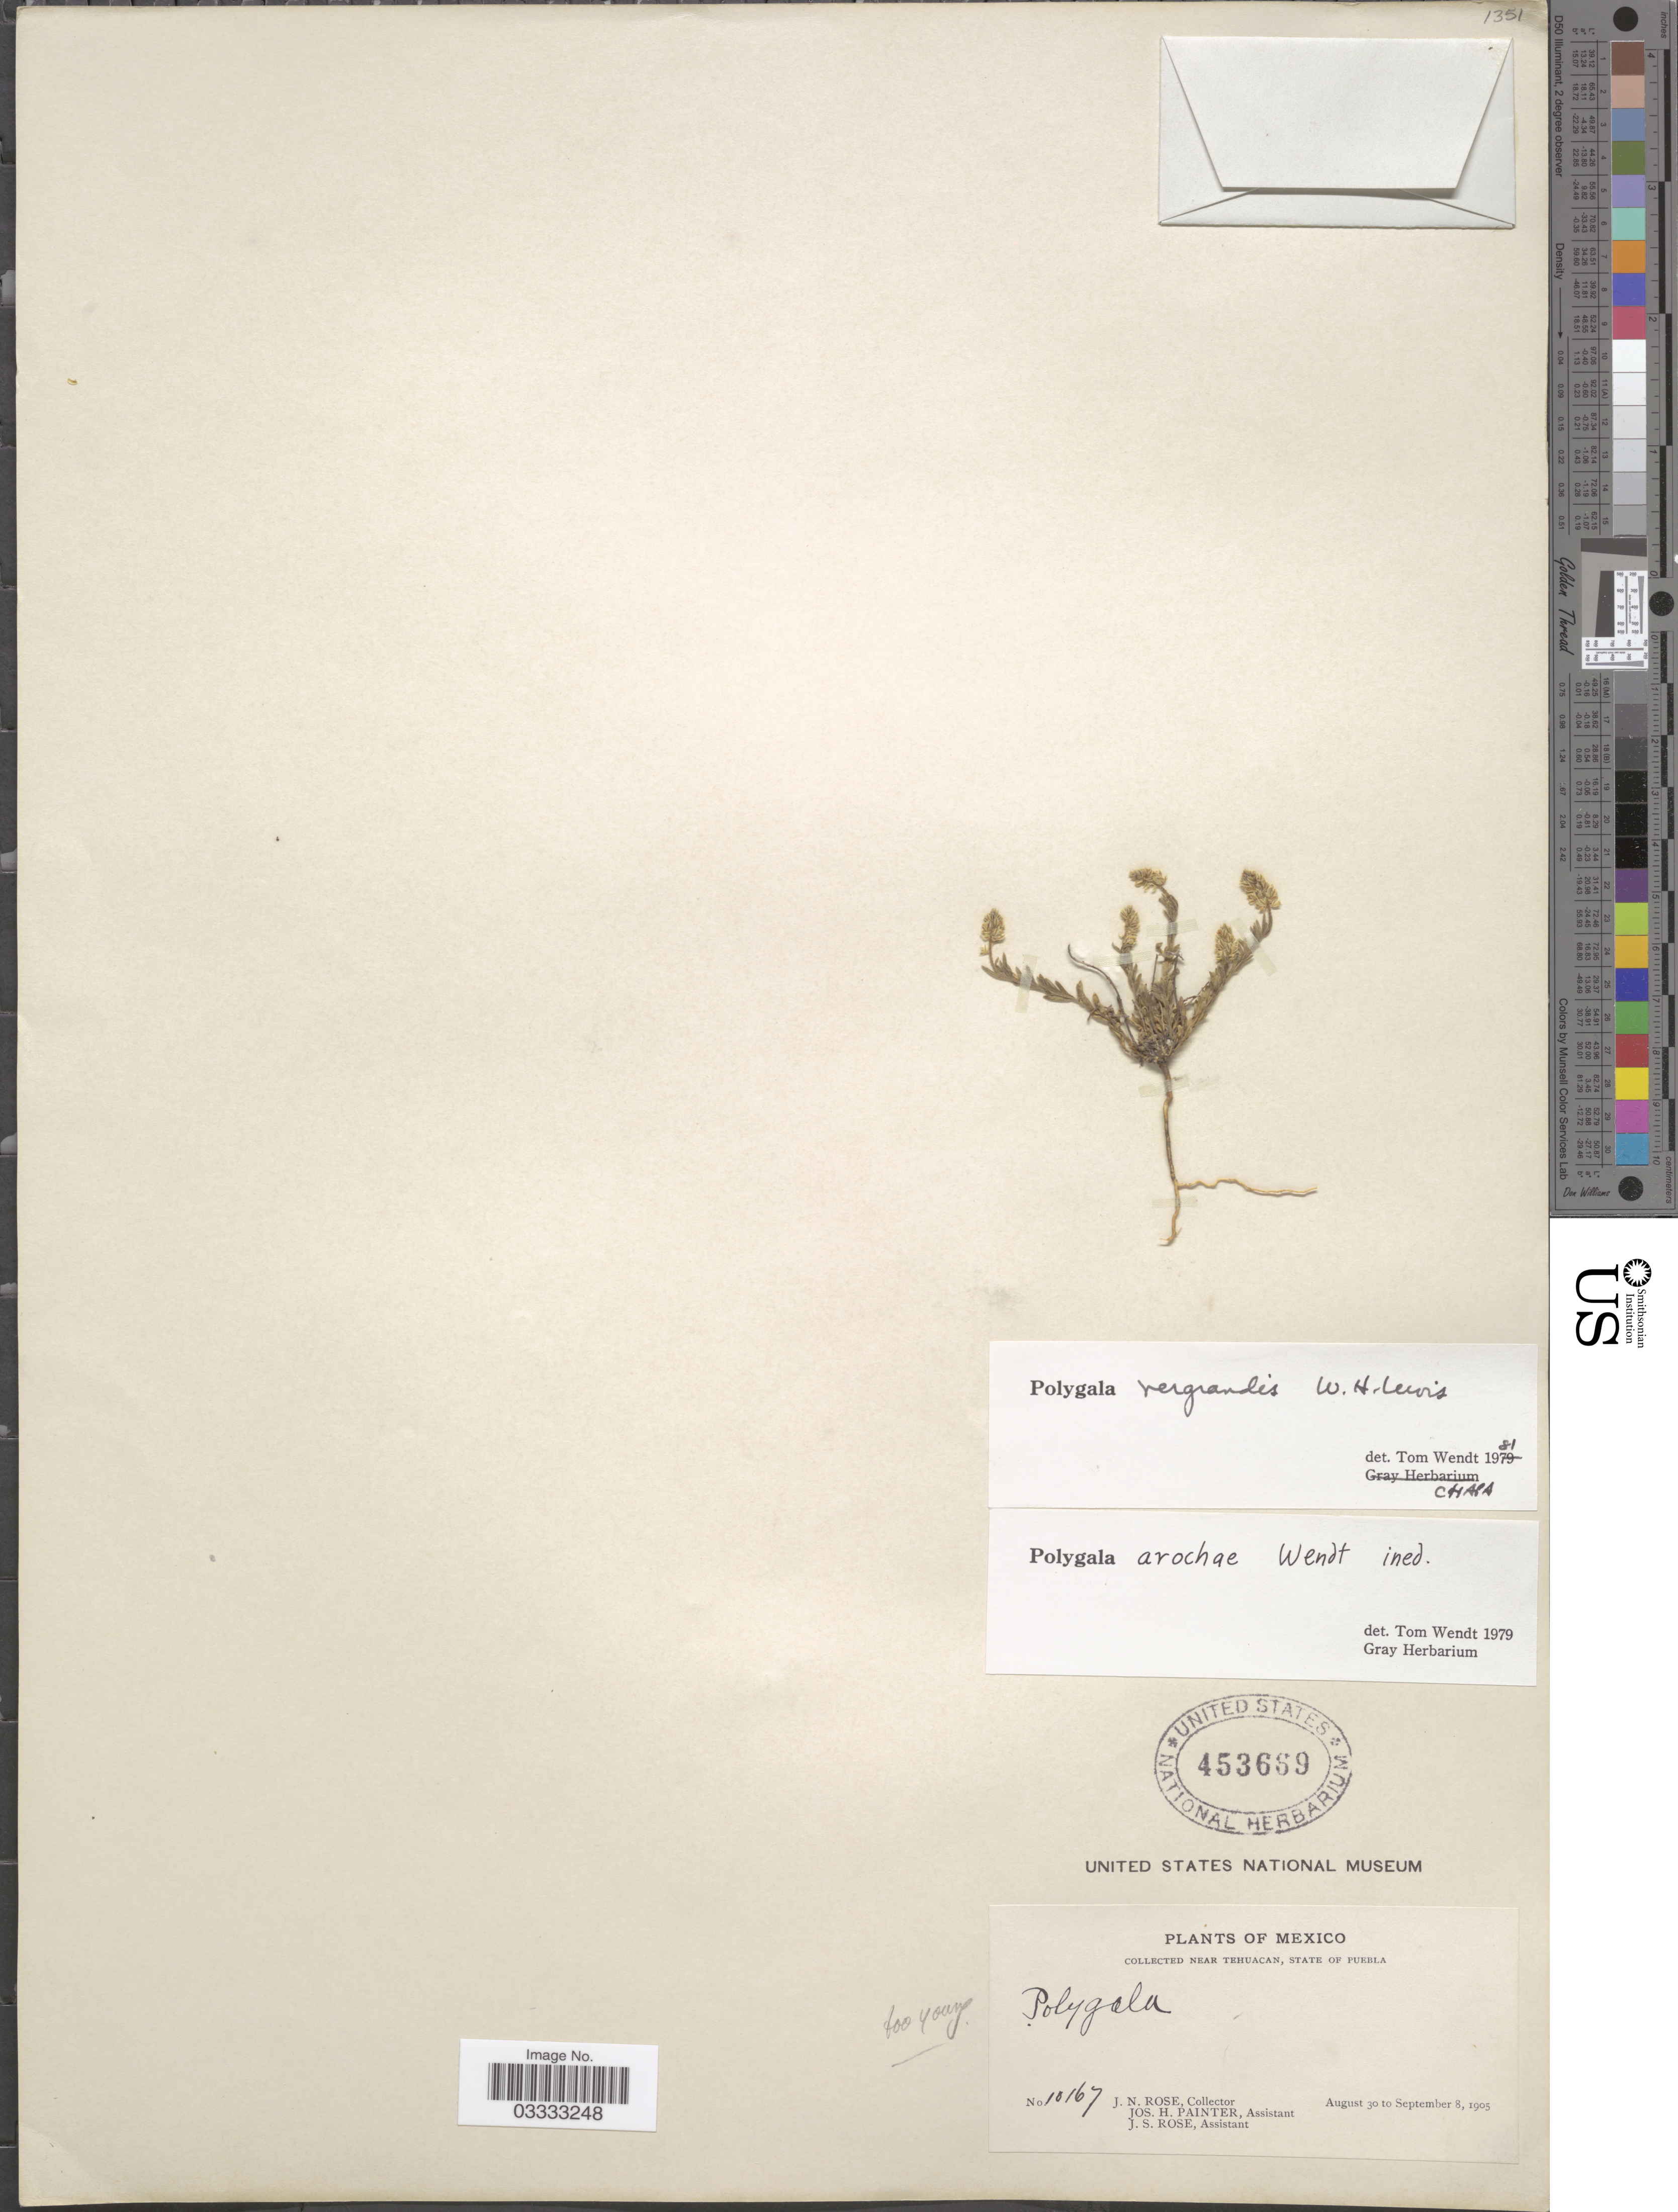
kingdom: Plantae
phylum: Tracheophyta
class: Magnoliopsida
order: Fabales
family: Polygalaceae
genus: Polygala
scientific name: Polygala vergrandis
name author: W.H. Lewis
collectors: J. N. Rose, J. H. Painter & J. S. Rose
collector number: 10167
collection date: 1905-08-30/1905-09-08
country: Mexico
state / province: Puebla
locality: Near Tehuacan.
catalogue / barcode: US 453669